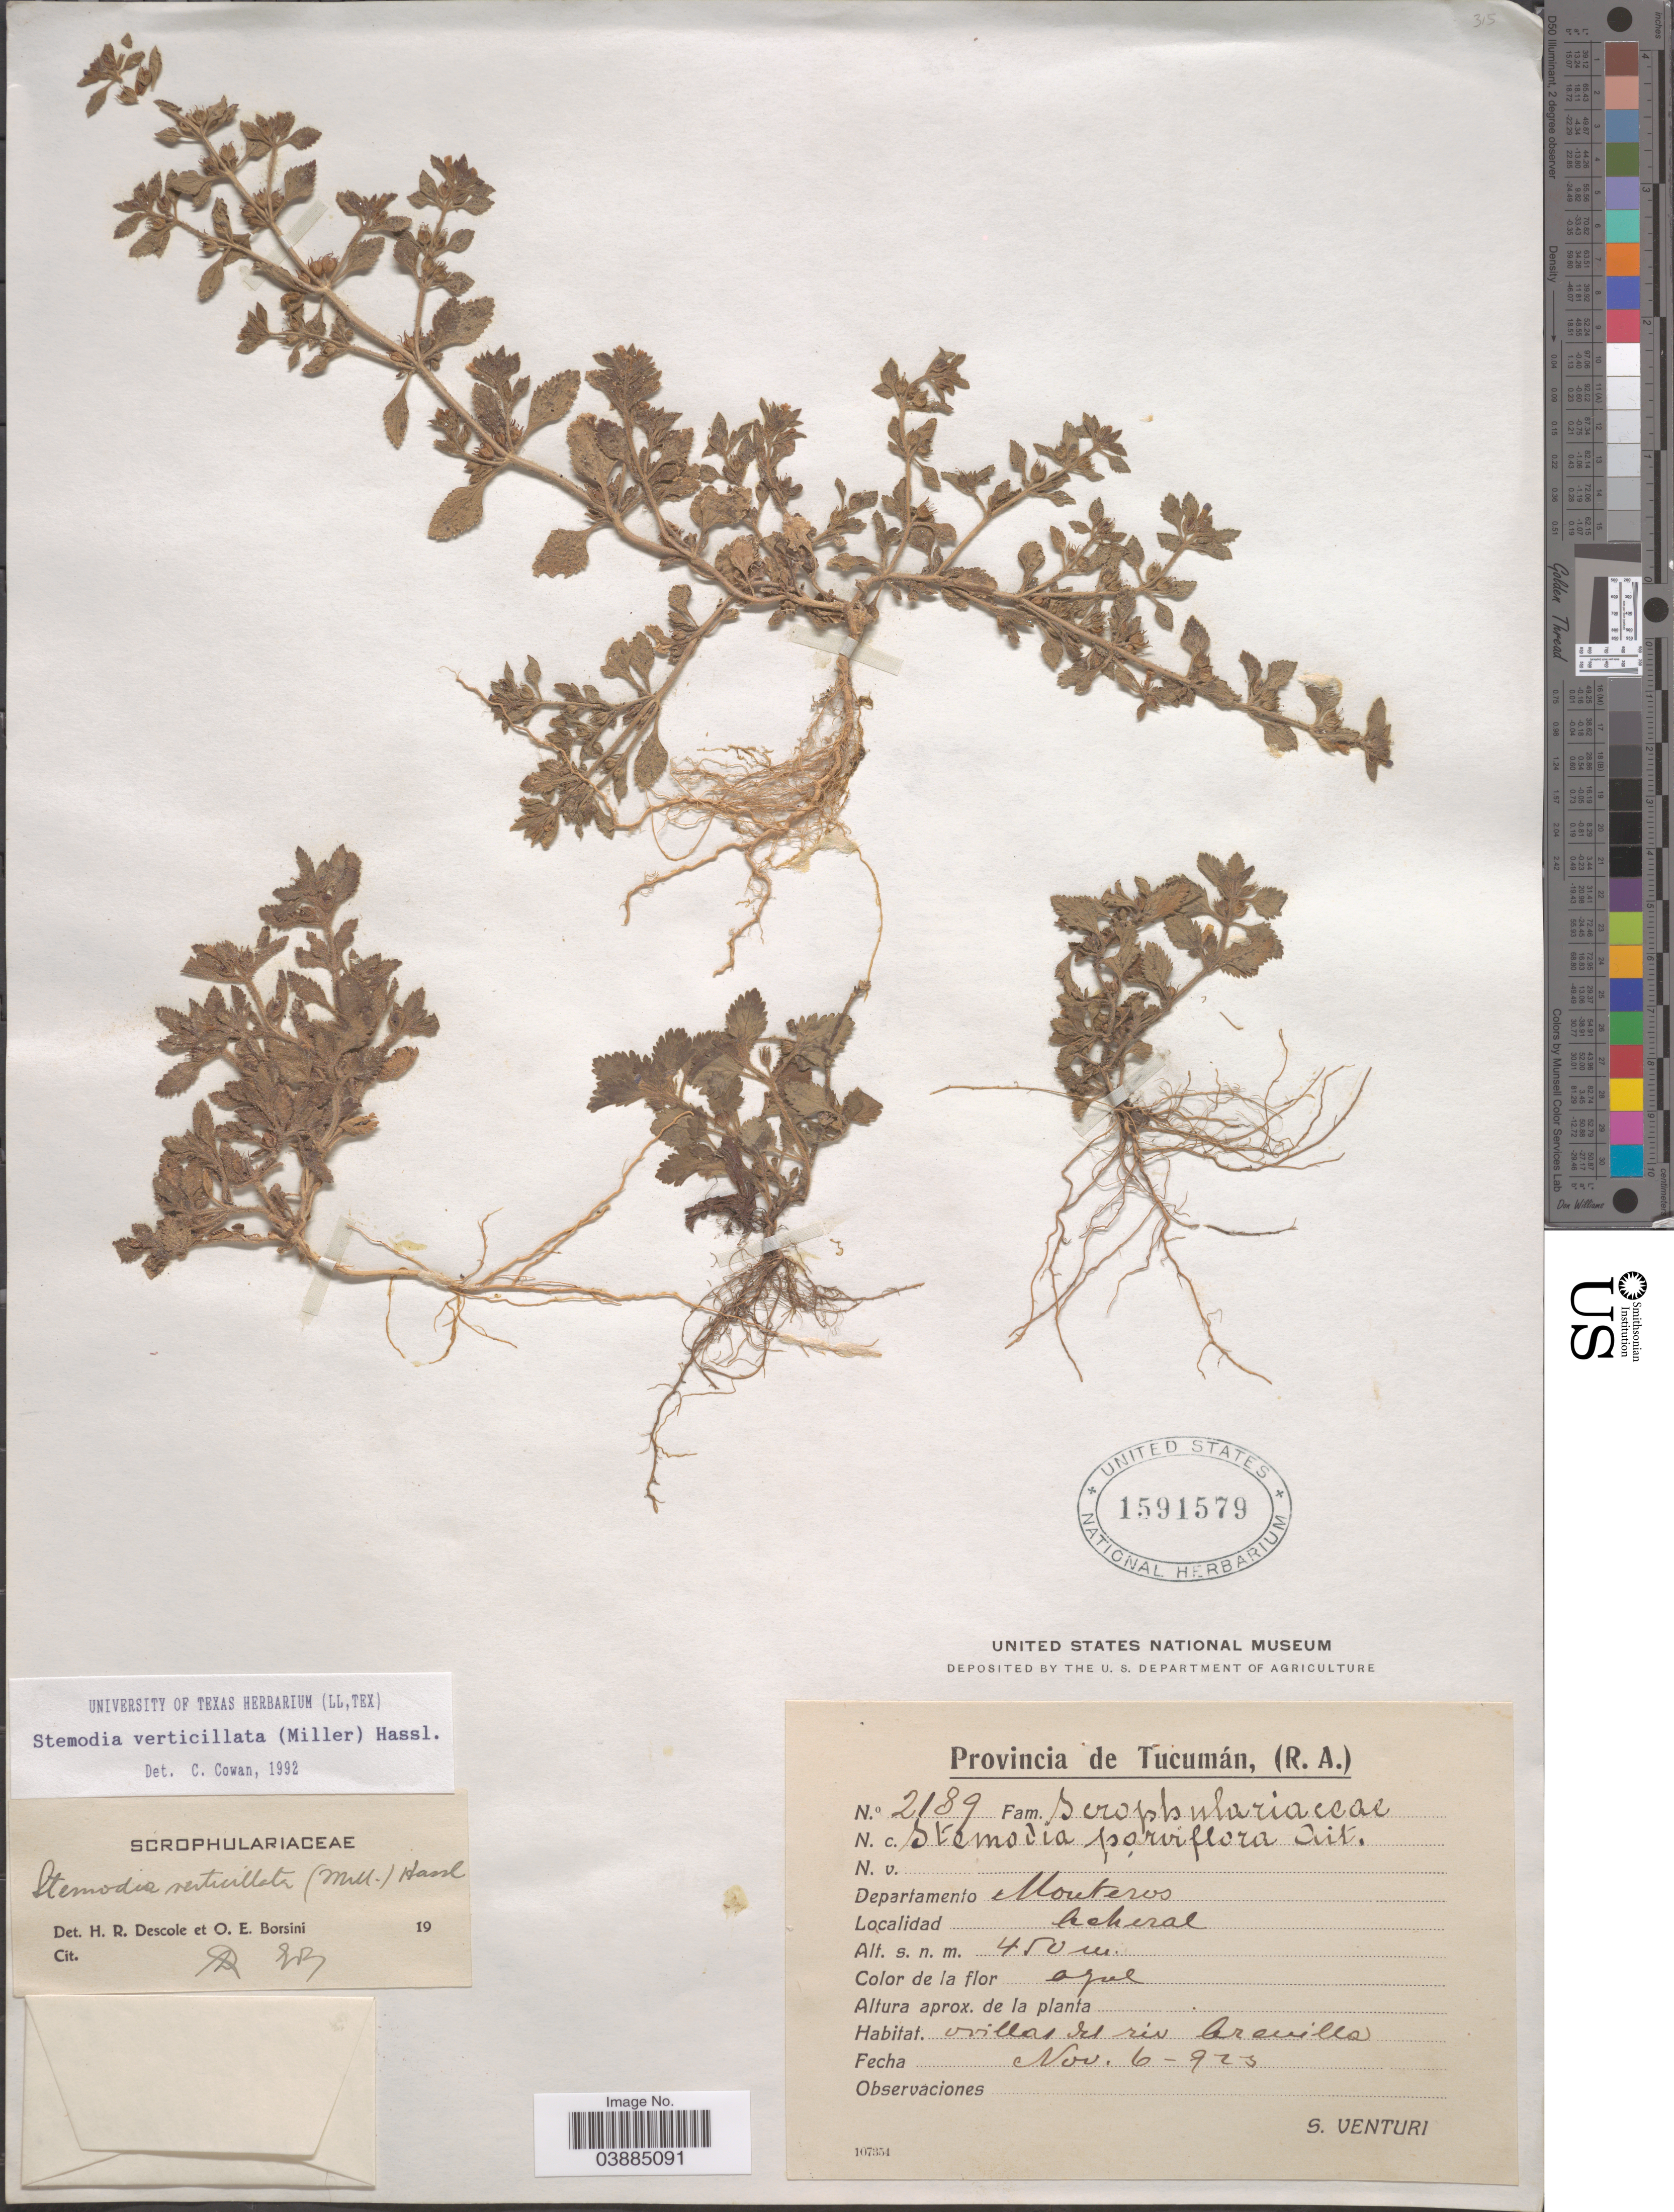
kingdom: Plantae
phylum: Tracheophyta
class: Magnoliopsida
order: Lamiales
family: Plantaginaceae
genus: Stemodia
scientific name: Stemodia verticillata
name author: (Mill.) Hassl.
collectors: S. Venturi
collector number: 2189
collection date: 1923-11-06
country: Argentina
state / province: Tucuman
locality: Departamento Monteros. Acheral.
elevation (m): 450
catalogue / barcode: US 1591579